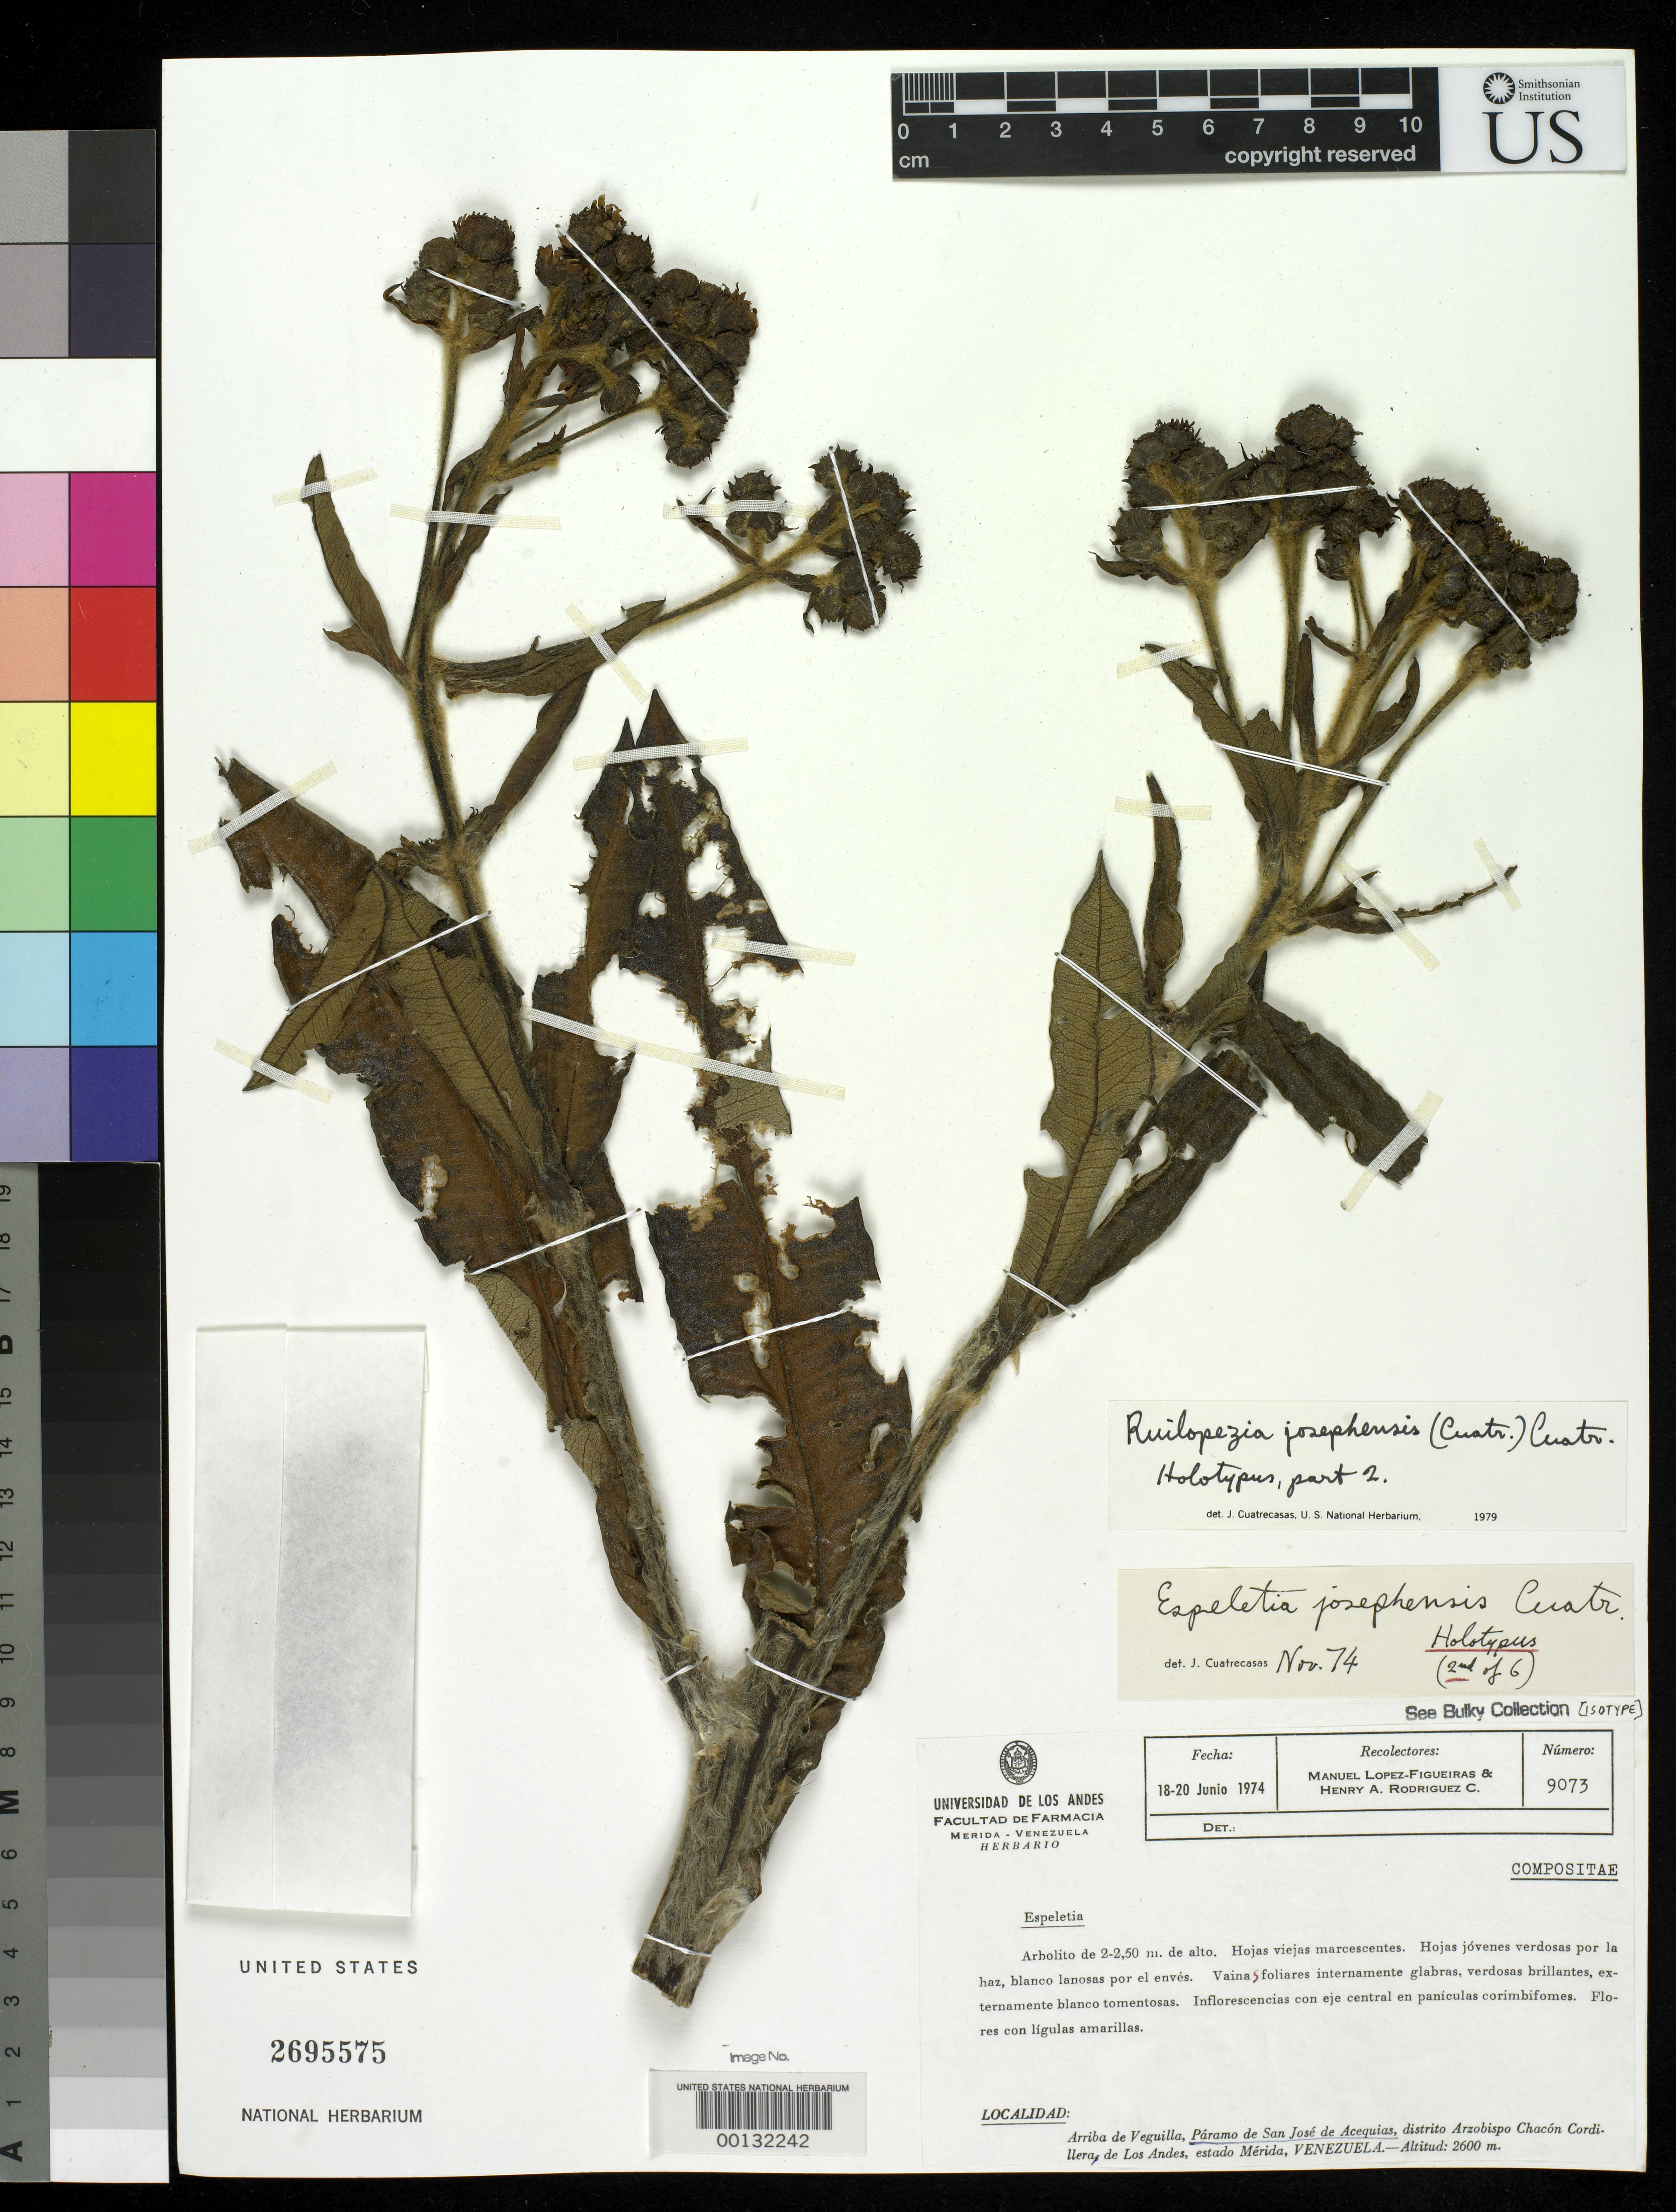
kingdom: Plantae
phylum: Tracheophyta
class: Magnoliopsida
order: Asterales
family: Asteraceae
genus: Espeletia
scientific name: Espeletia josephensis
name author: Cuatrec.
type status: Holotype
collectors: M. López Figueiras & H. A. Rodriguez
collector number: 9073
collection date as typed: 18 Jun 1974 to 20 Jun 1974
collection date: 1974-06-18/1974-06-20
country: Venezuela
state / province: Mérida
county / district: Arzobispo Chacón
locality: Arriba de Veguilla, Páramo de San Jose de Acequias.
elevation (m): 2600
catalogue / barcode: US 2695575